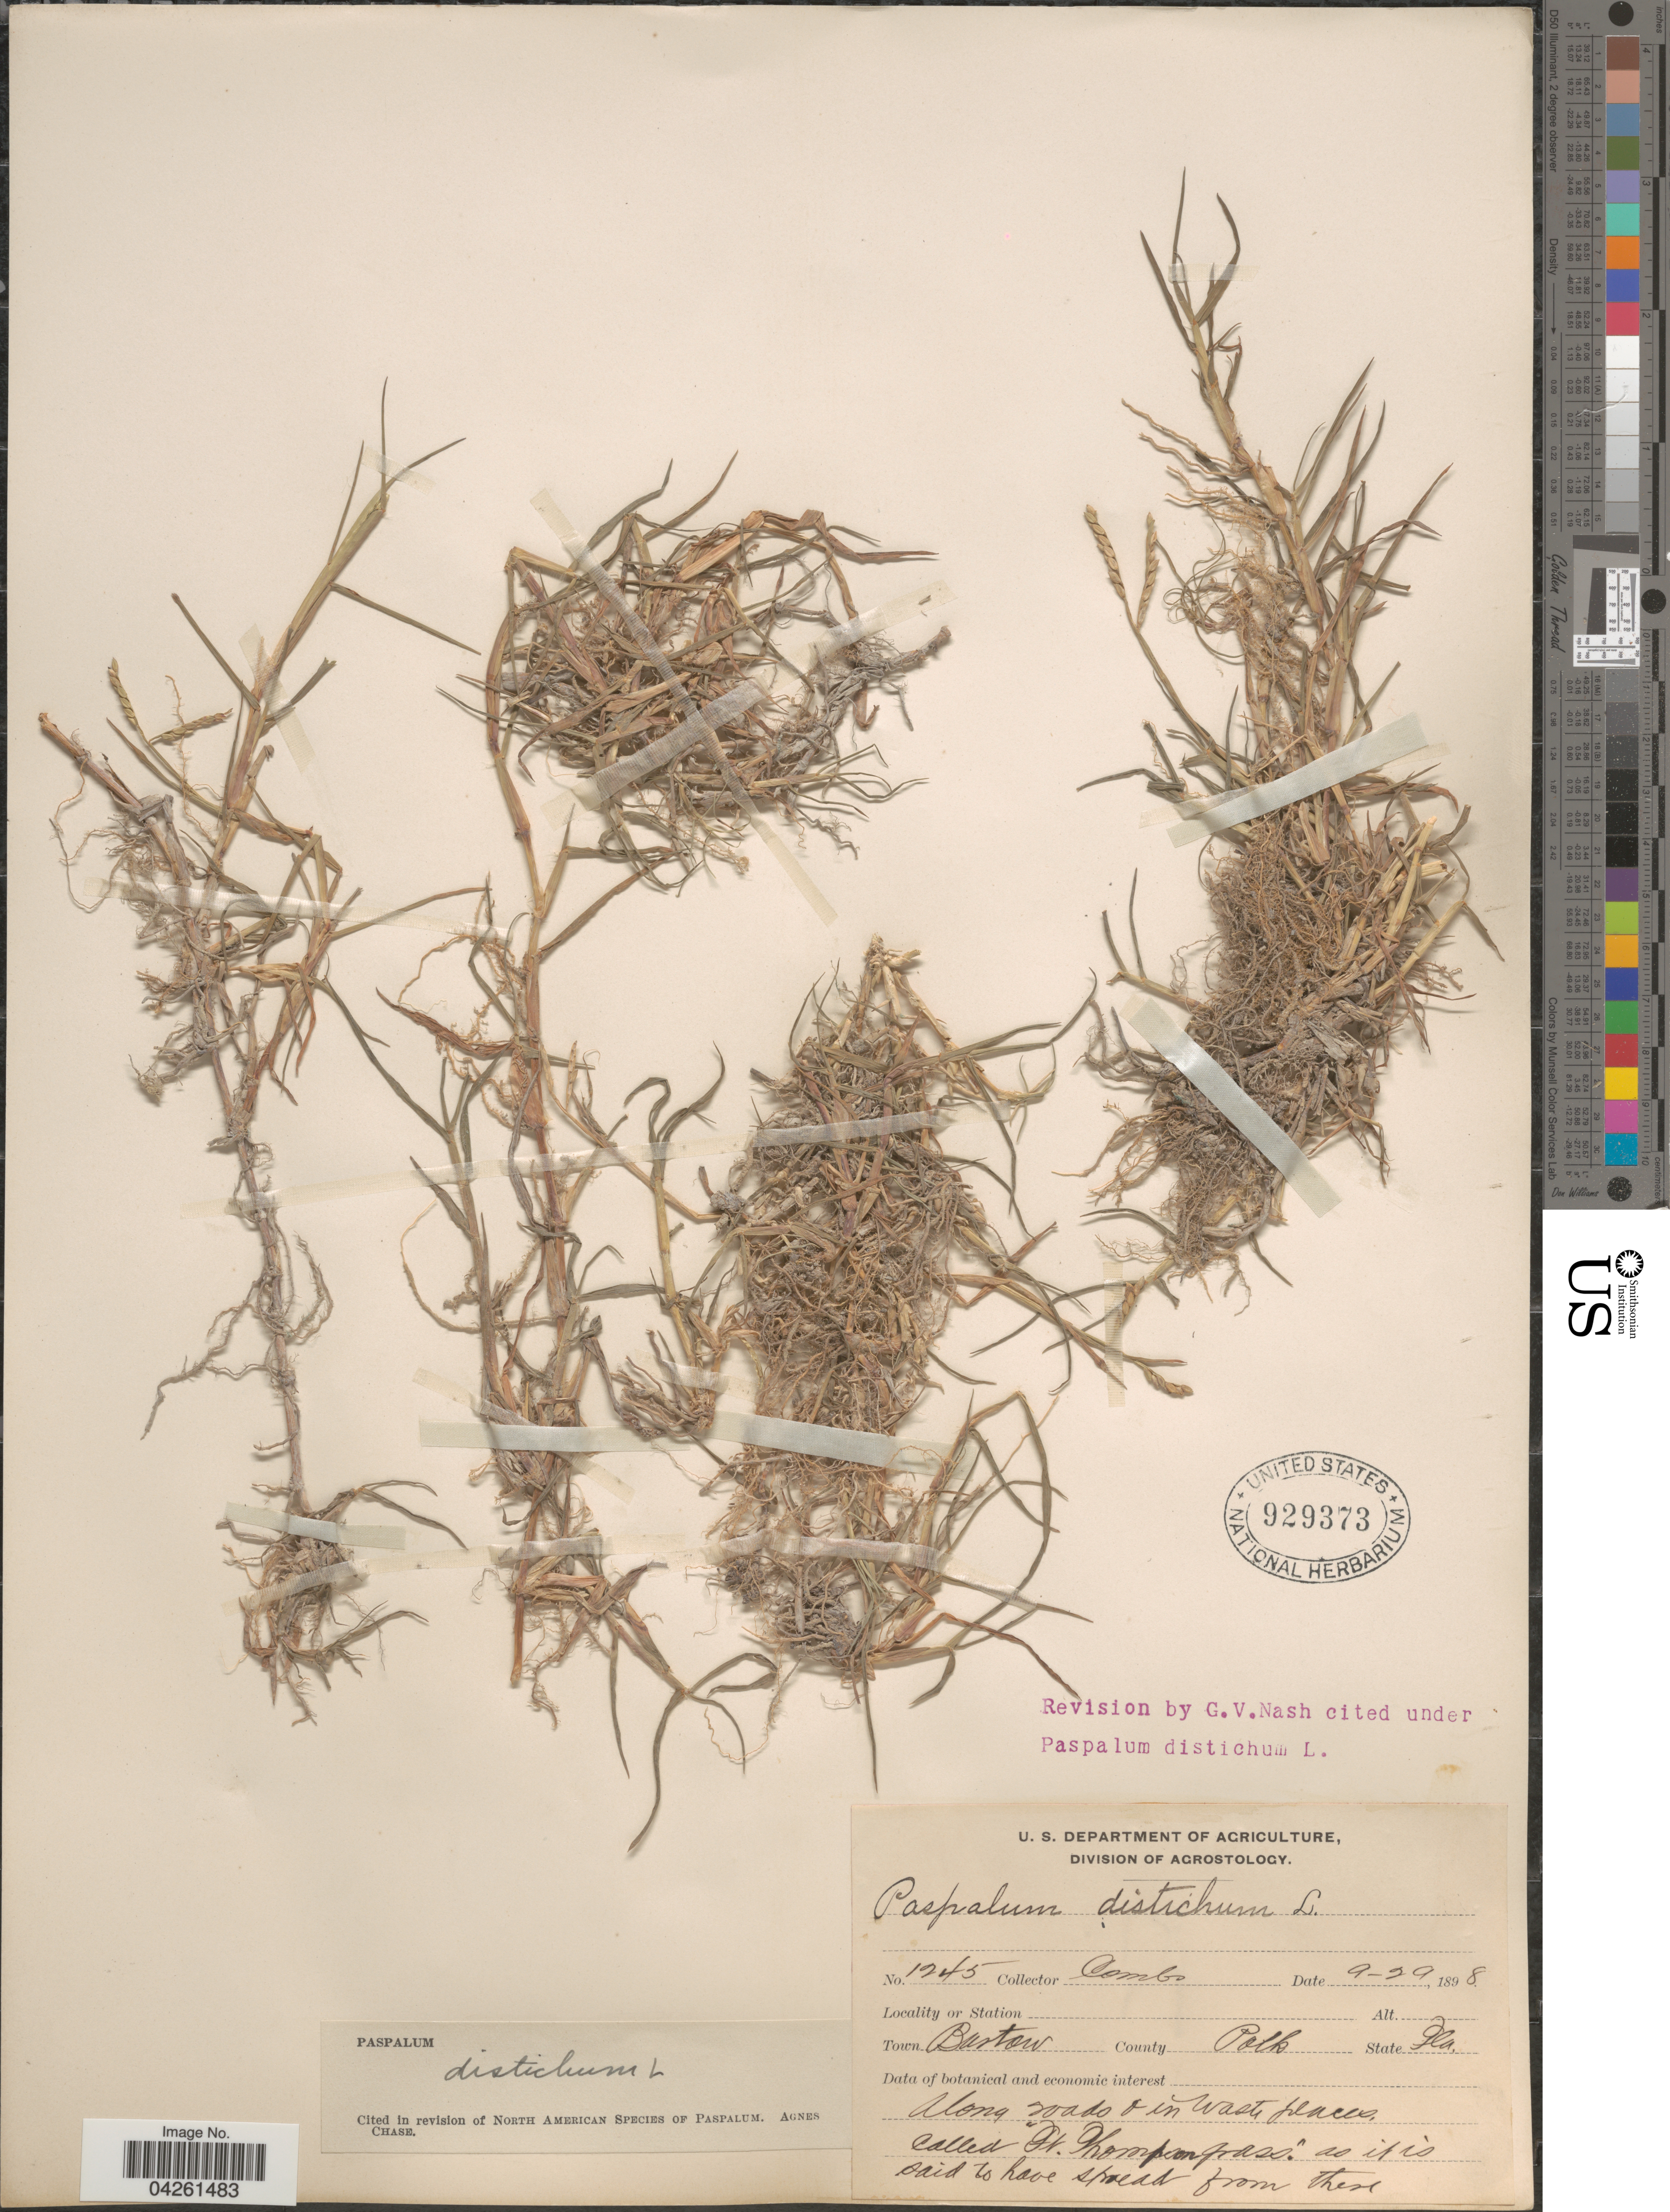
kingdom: Plantae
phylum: Tracheophyta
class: Liliopsida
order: Poales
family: Poaceae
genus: Paspalum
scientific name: Paspalum distichum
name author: L.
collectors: -. Combs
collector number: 1245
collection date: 1898-09-29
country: United States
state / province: Florida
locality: Town Bartow. County Polk.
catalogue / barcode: US 929373